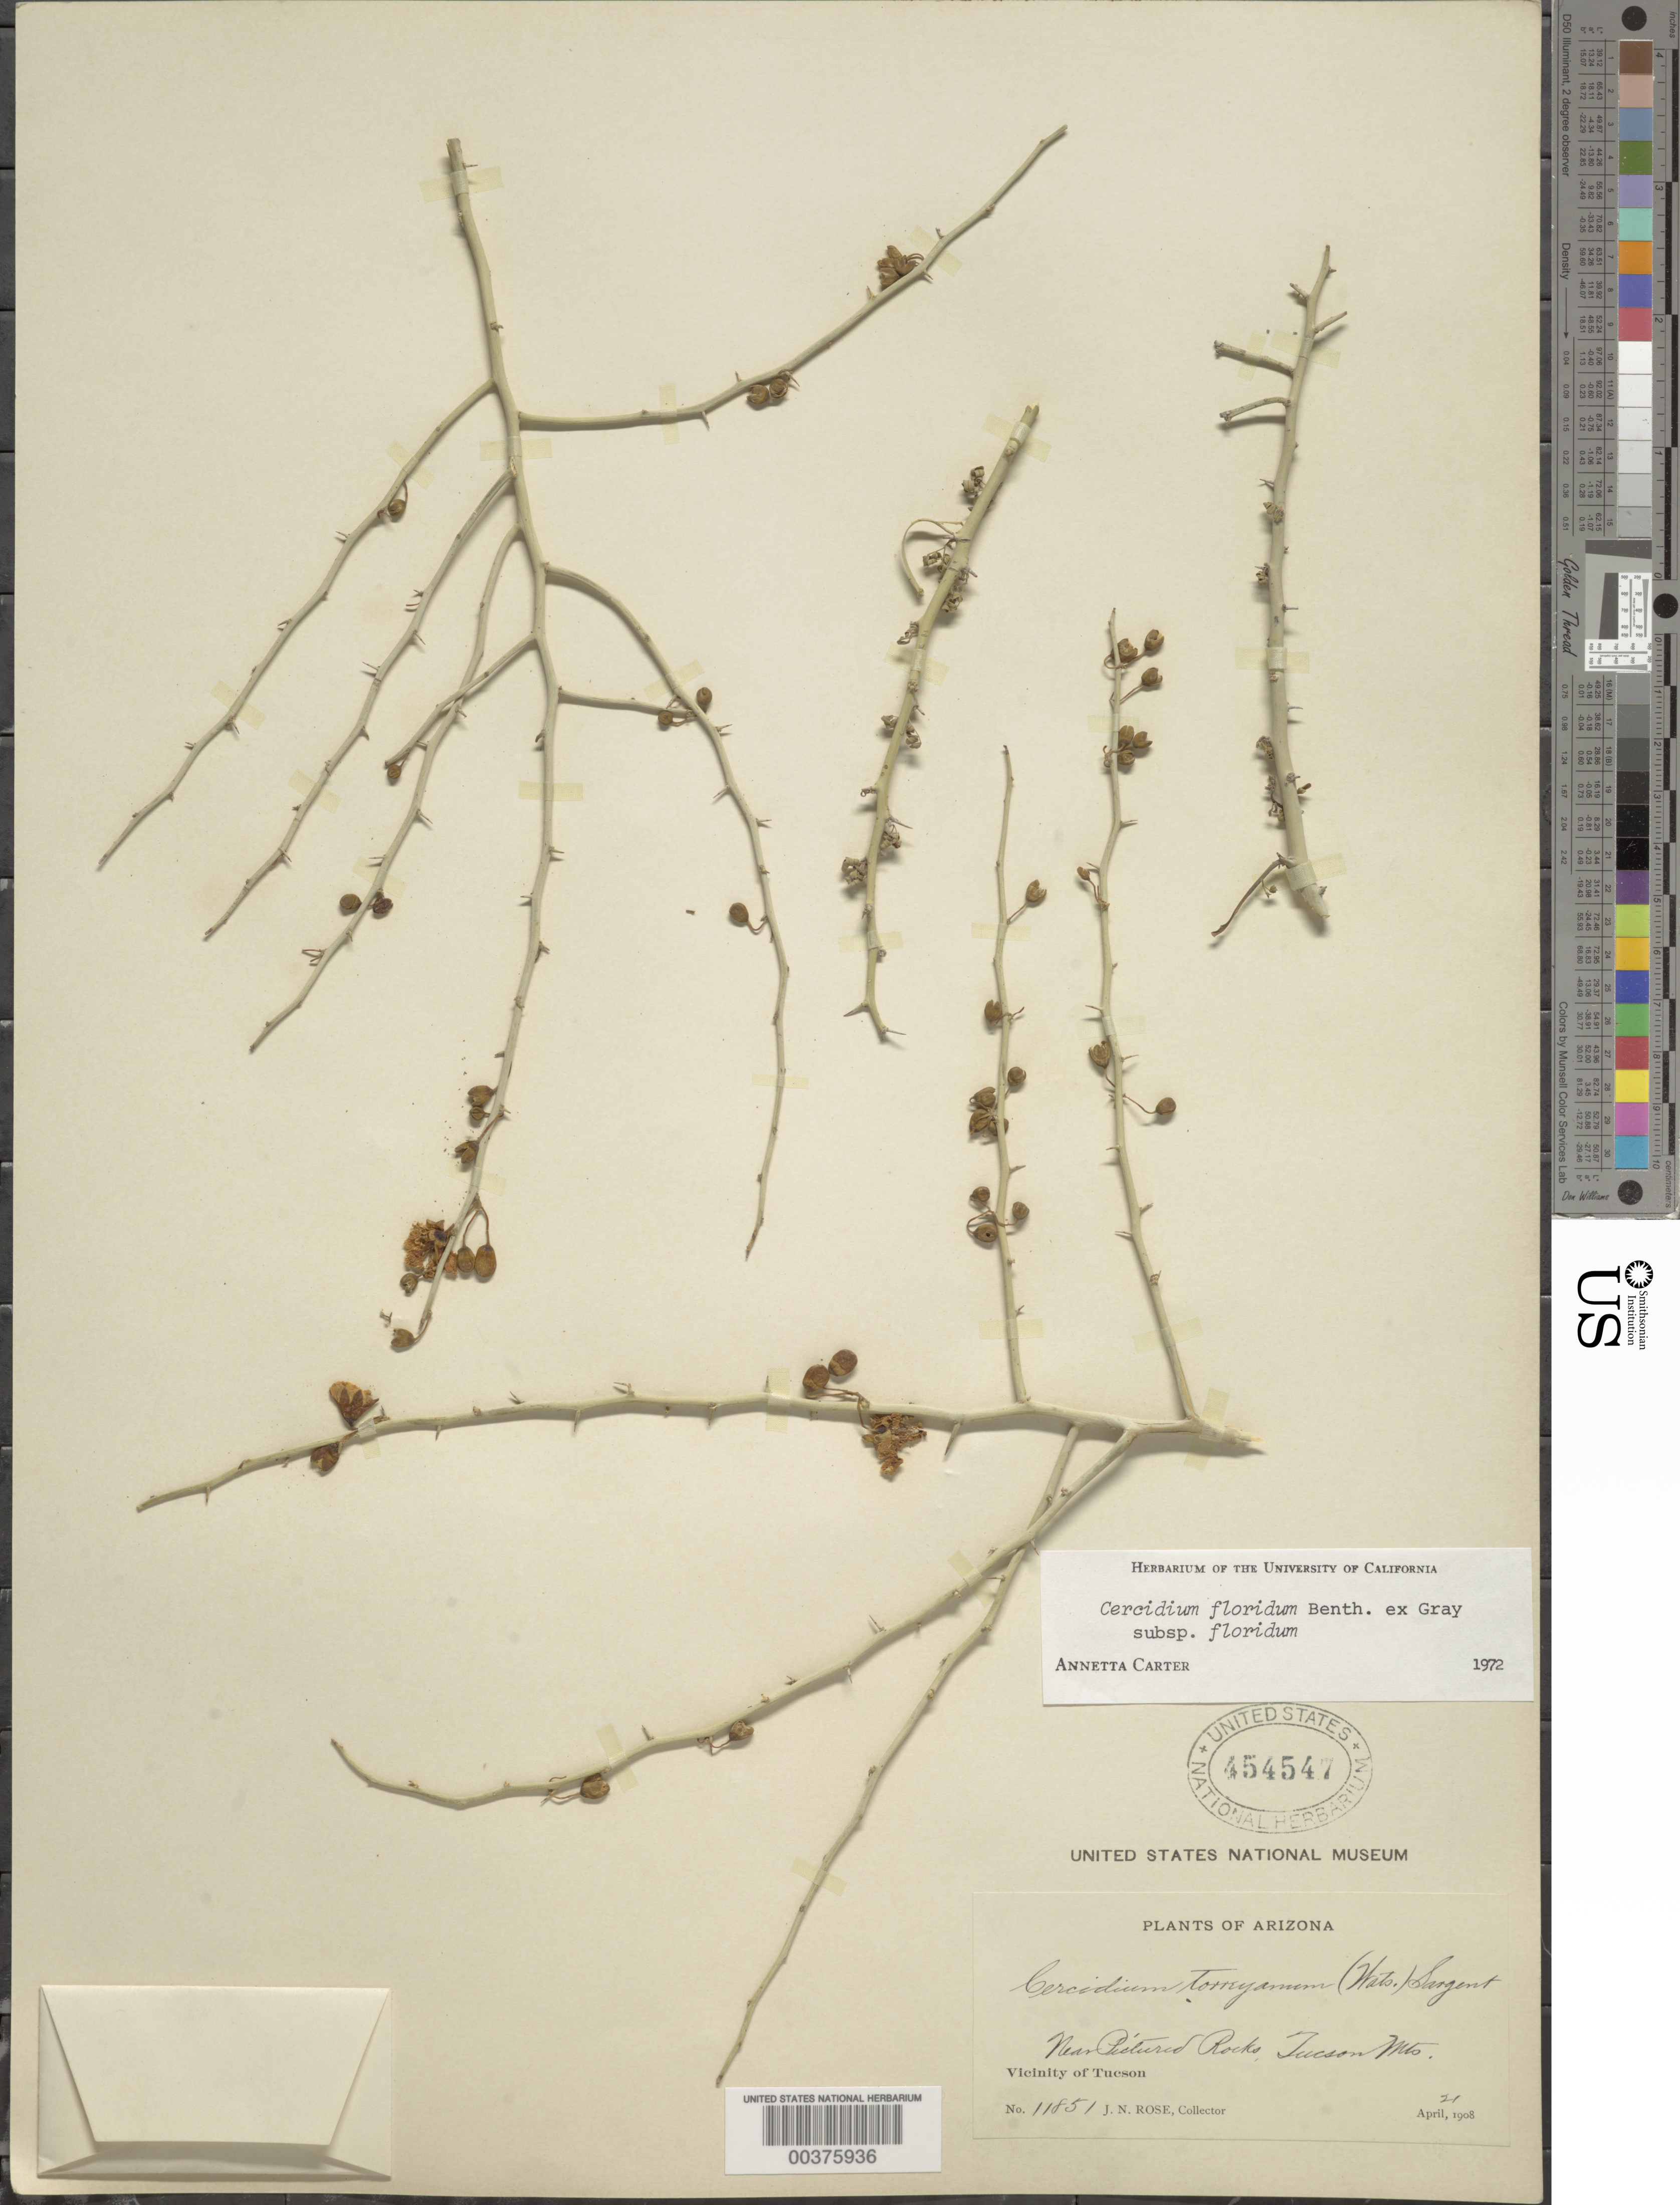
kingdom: Plantae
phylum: Tracheophyta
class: Magnoliopsida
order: Fabales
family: Fabaceae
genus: Parkinsonia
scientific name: Parkinsonia florida subsp. florida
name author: (Benth. ex A. Gray) S. Watson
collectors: J. N. Rose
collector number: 11851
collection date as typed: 21 Apr 1908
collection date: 1908-04-21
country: United States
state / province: Arizona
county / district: Pima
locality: Near pictured rocks, tucson mts., vicinity of tucson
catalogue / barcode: US 454547